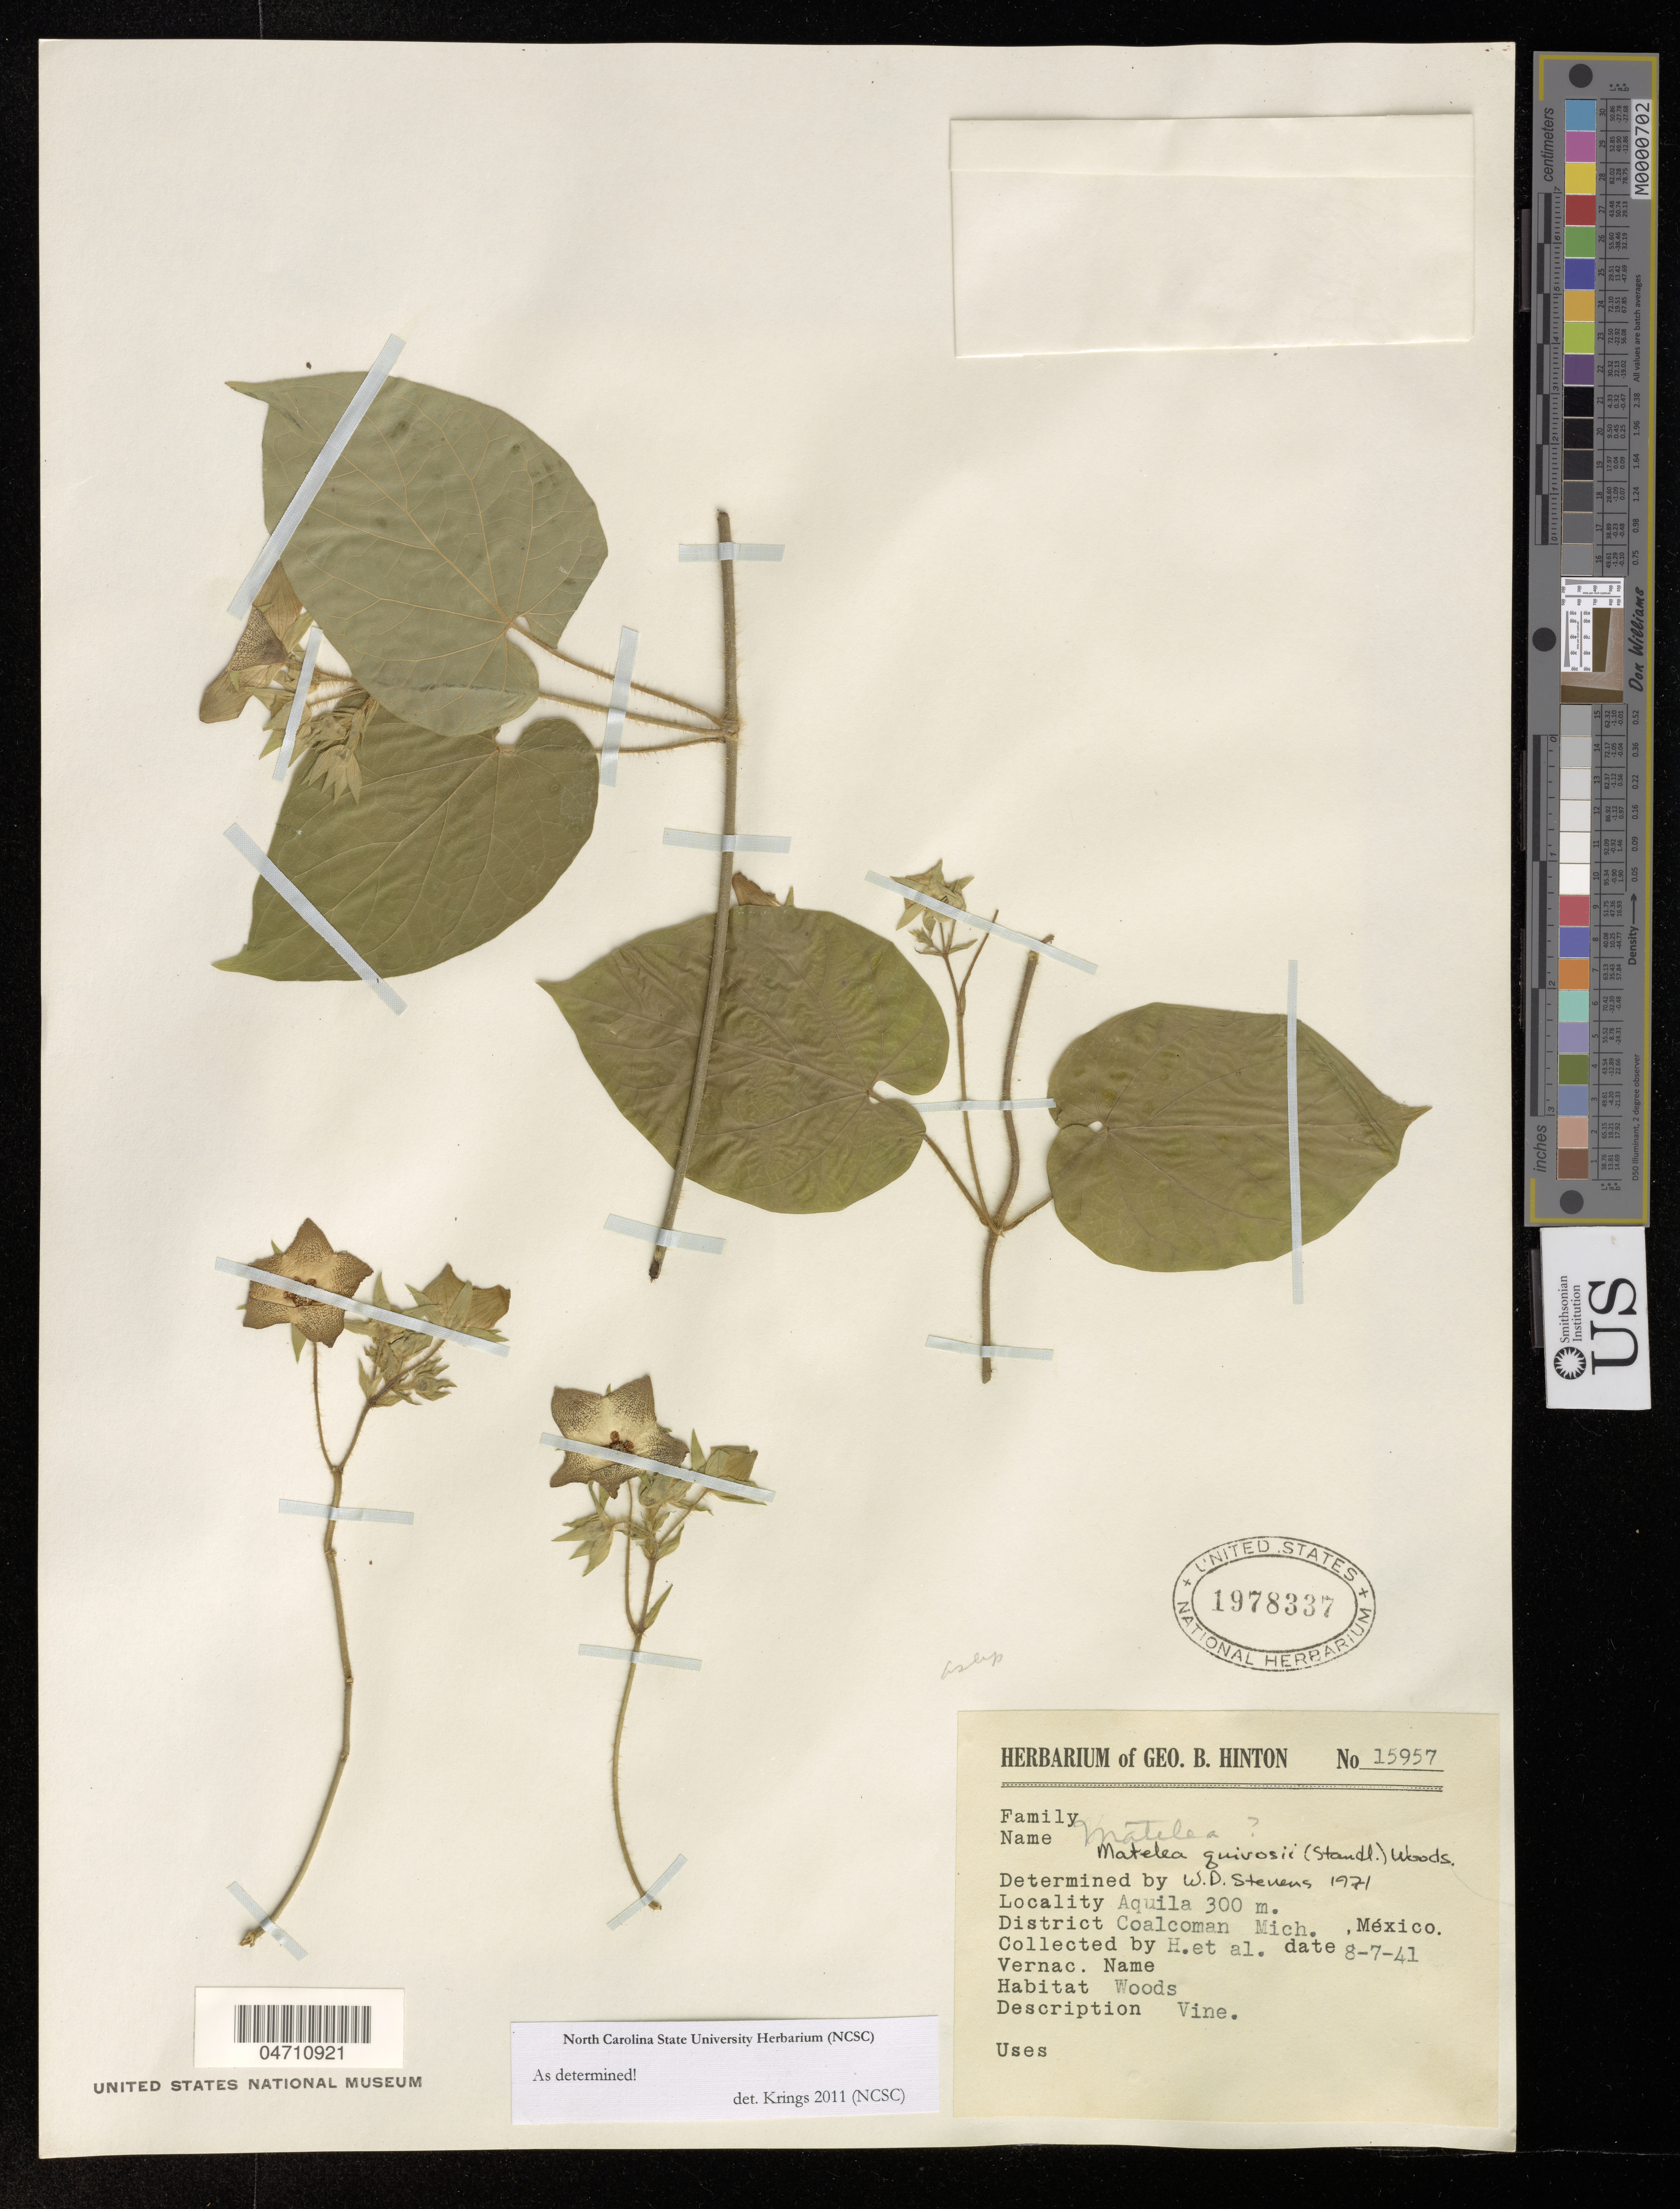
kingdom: Plantae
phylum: Tracheophyta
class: Magnoliopsida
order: Gentianales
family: Apocynaceae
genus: Matelea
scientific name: Matelea quirosii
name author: (Standl.) Woodson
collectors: G. B. Hinton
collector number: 15957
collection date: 1941-07-08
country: Mexico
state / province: Michoacán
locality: Aquila 300 m. District Coalcoman.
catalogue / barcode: US 1978337